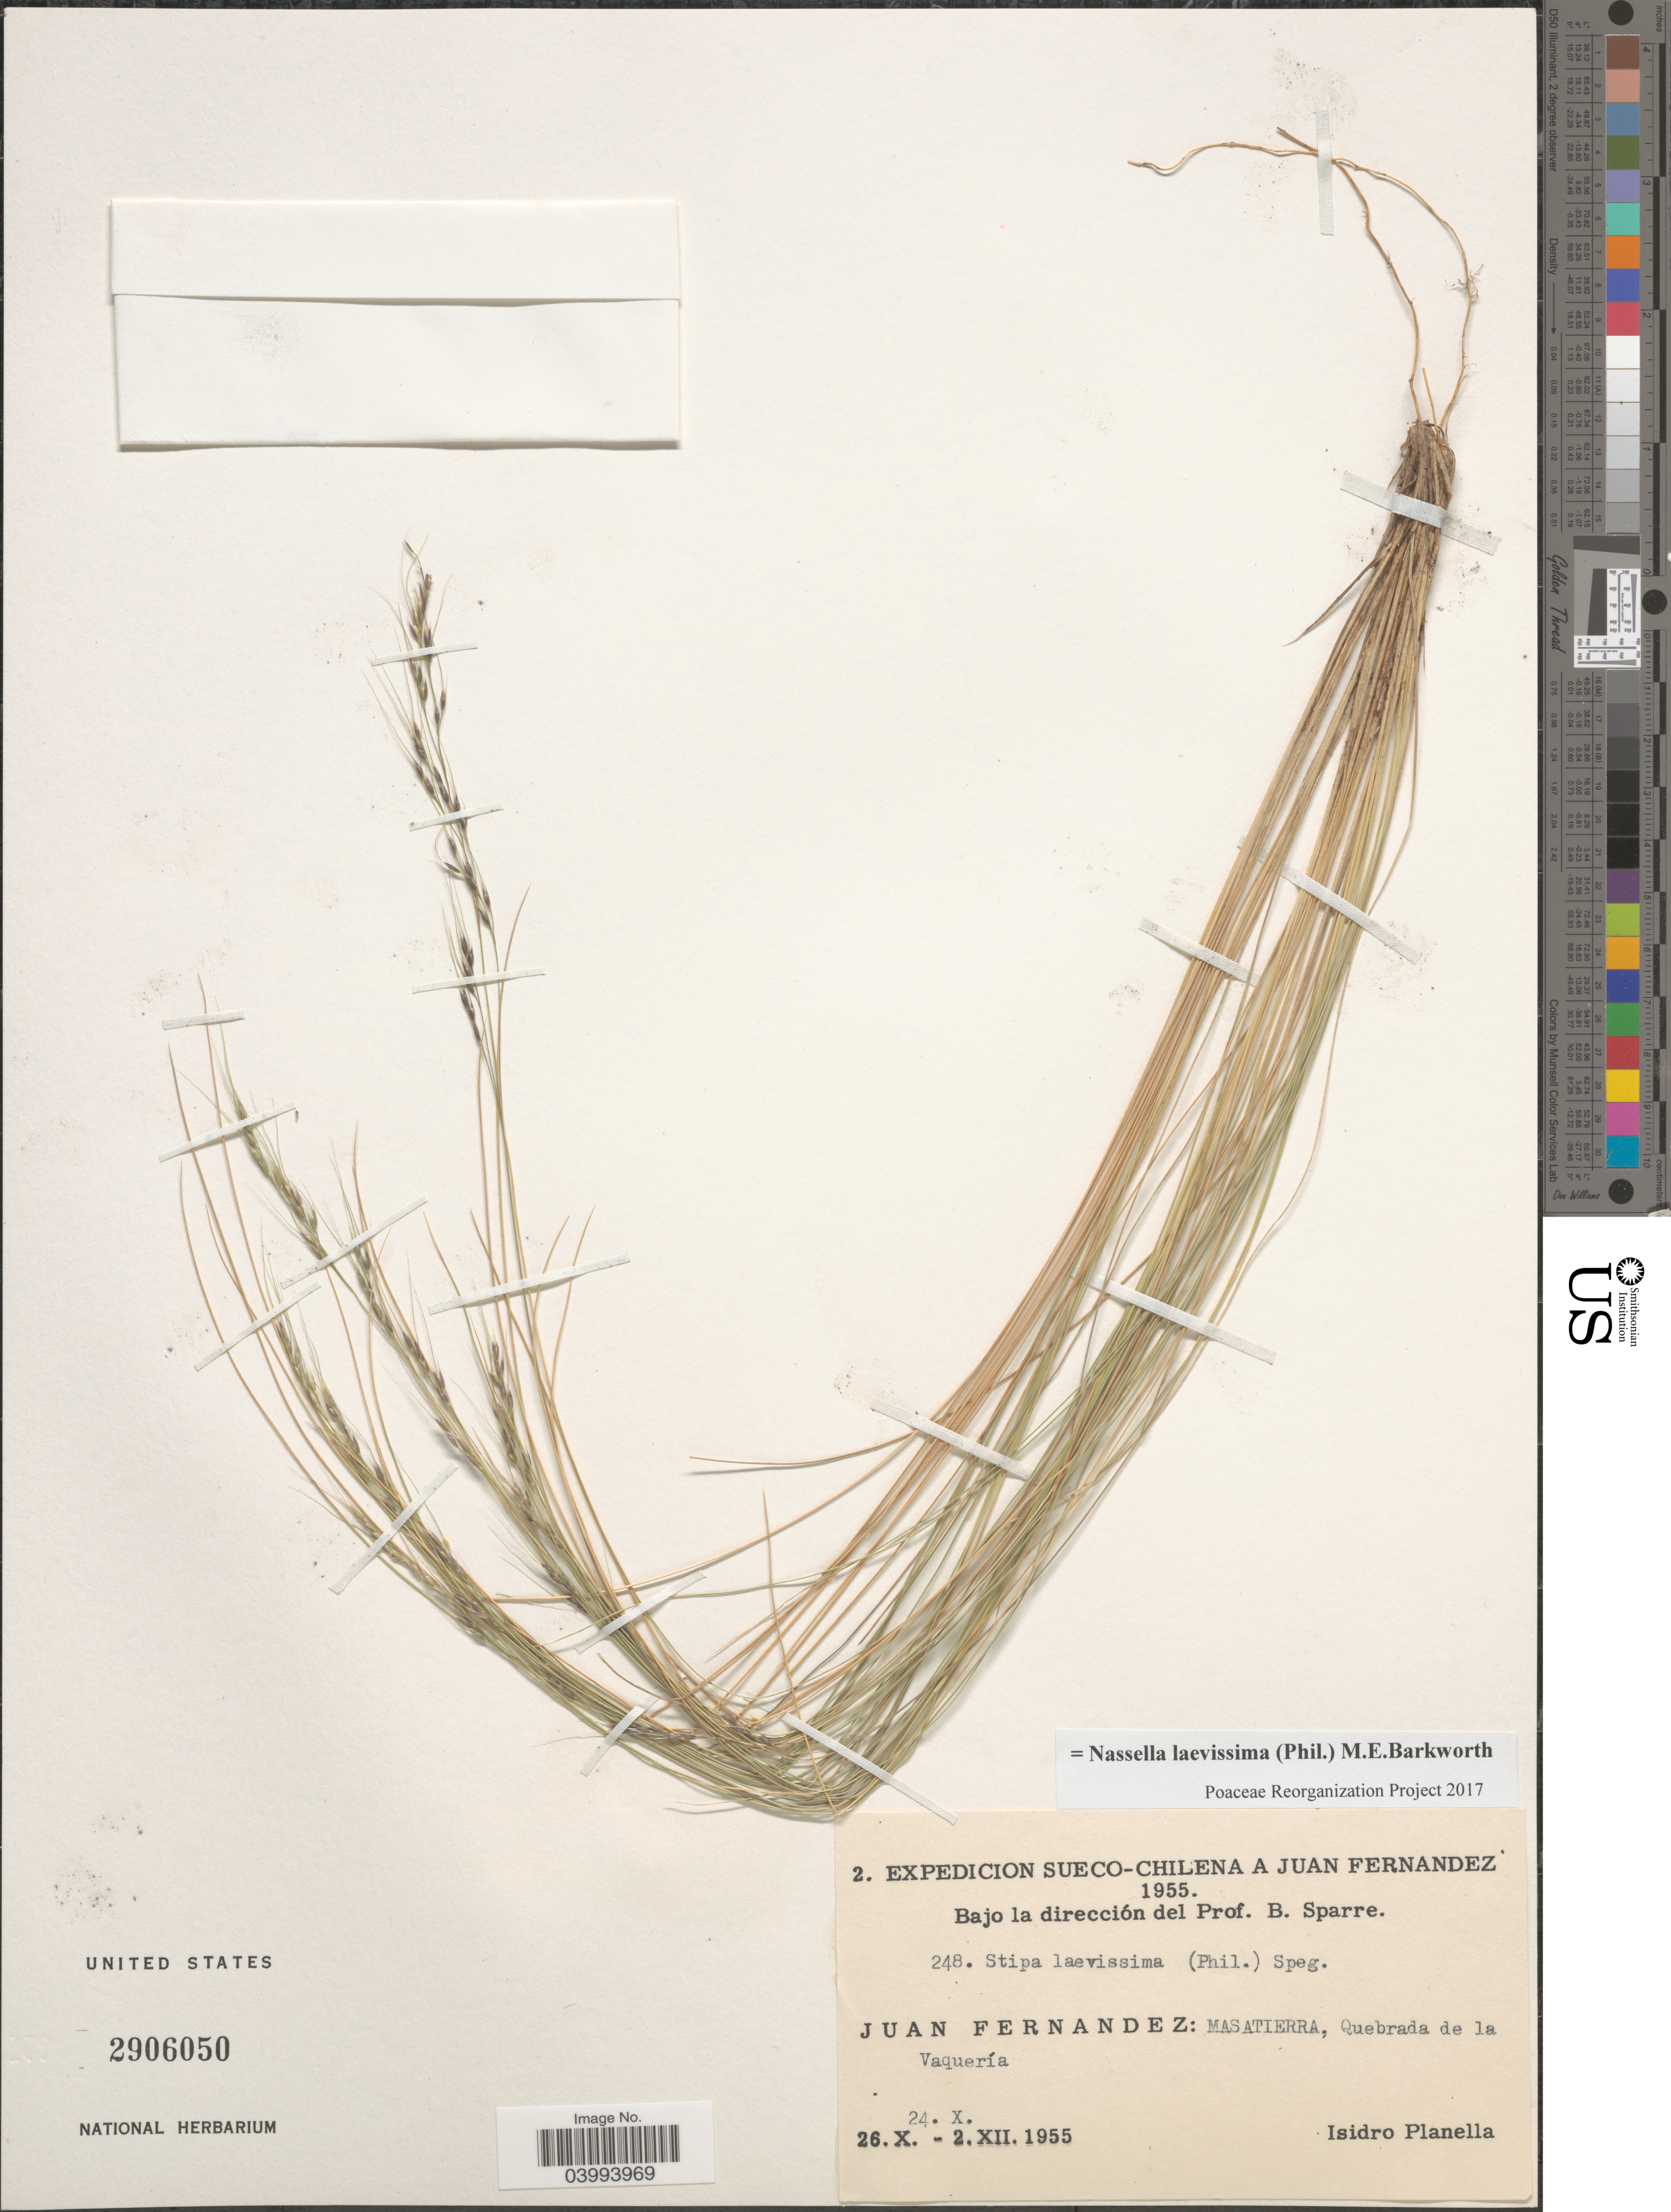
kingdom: Plantae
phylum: Tracheophyta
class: Liliopsida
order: Poales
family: Poaceae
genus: Nassella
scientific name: Nassella laevissima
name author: (Phil.) Barkworth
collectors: I. Planella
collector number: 248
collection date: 1955-10-24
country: Chile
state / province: Valparaíso (V)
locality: Sueco-Chilena a Juan Fernandez. Juan Fernandez: Masatierra, Quebrada de la Vaquería.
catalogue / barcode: US 2906050